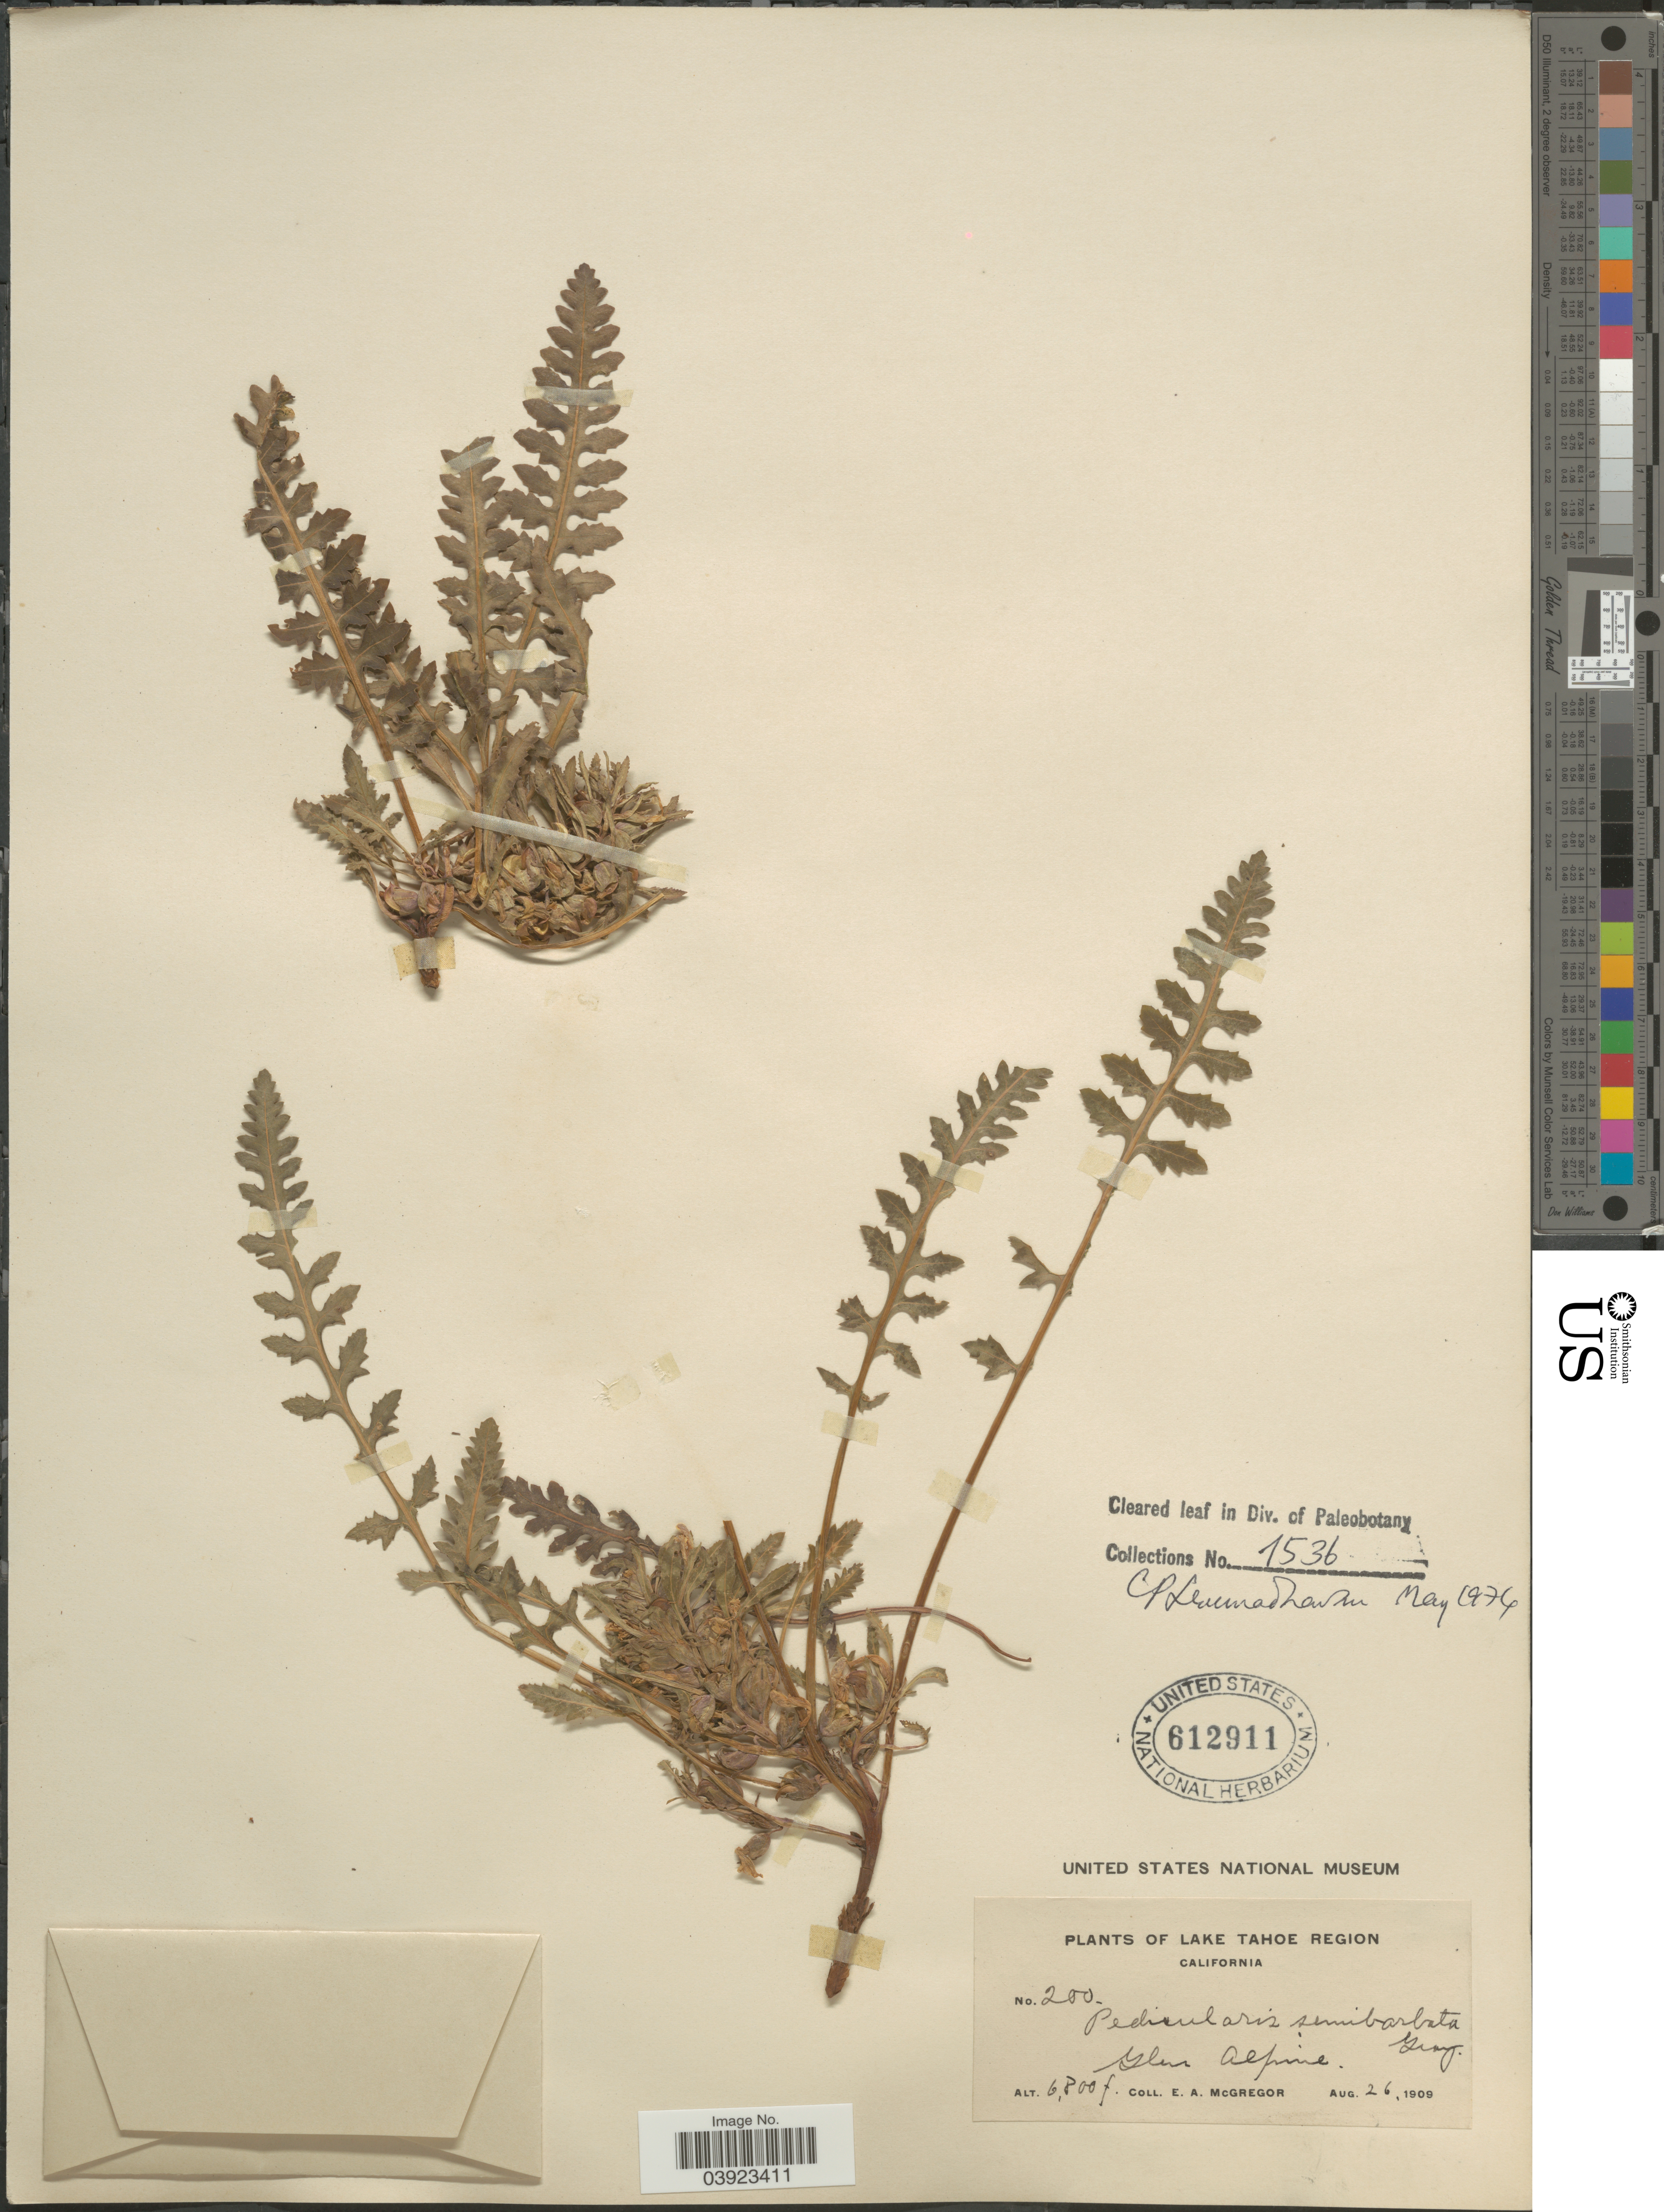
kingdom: Plantae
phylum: Tracheophyta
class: Magnoliopsida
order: Lamiales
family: Orobanchaceae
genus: Pedicularis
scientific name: Pedicularis semibarbata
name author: A. Gray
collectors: E. A. McGregor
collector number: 200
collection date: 1909-08-26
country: United States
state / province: California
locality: Lake Tahoe Region. Glen Alpine.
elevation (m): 2073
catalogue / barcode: US 612911